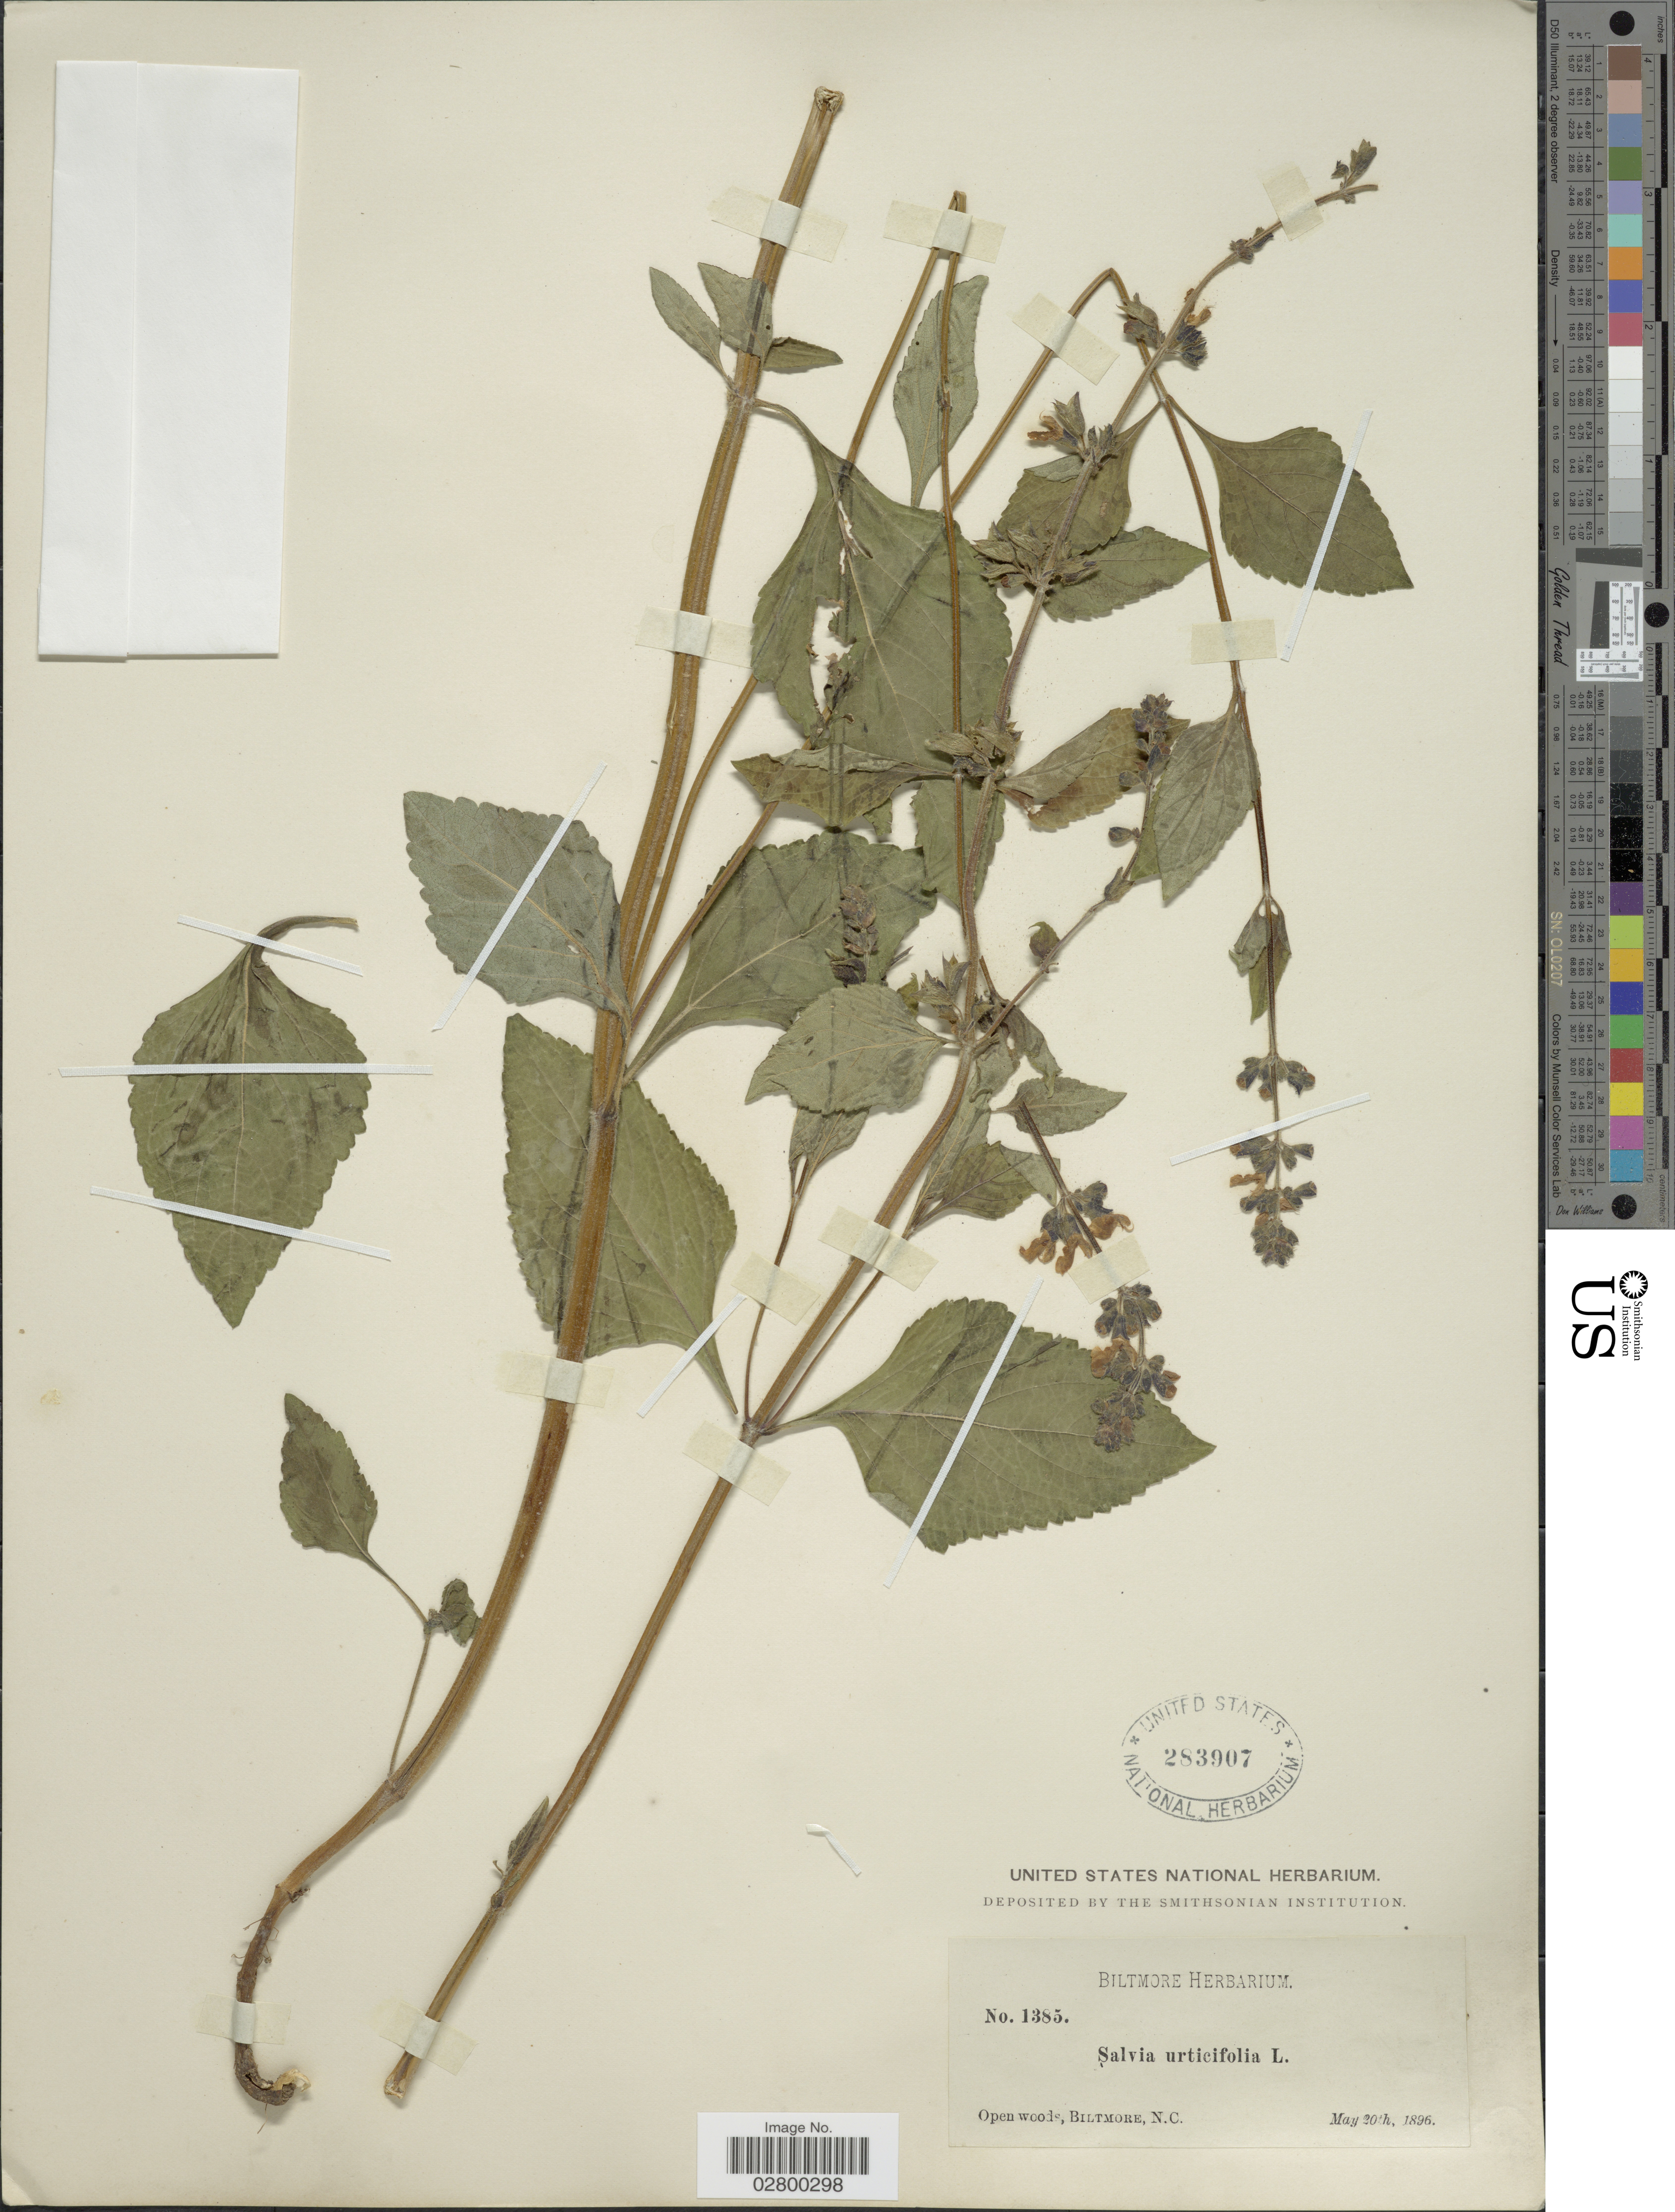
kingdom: Plantae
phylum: Tracheophyta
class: Magnoliopsida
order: Lamiales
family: Lamiaceae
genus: Salvia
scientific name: Salvia urticifolia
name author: L.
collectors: ex herb. Biltmore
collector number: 1385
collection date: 1896-05-20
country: United States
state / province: North Carolina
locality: Open woods, Biltmore, N.C.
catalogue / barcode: US 283907